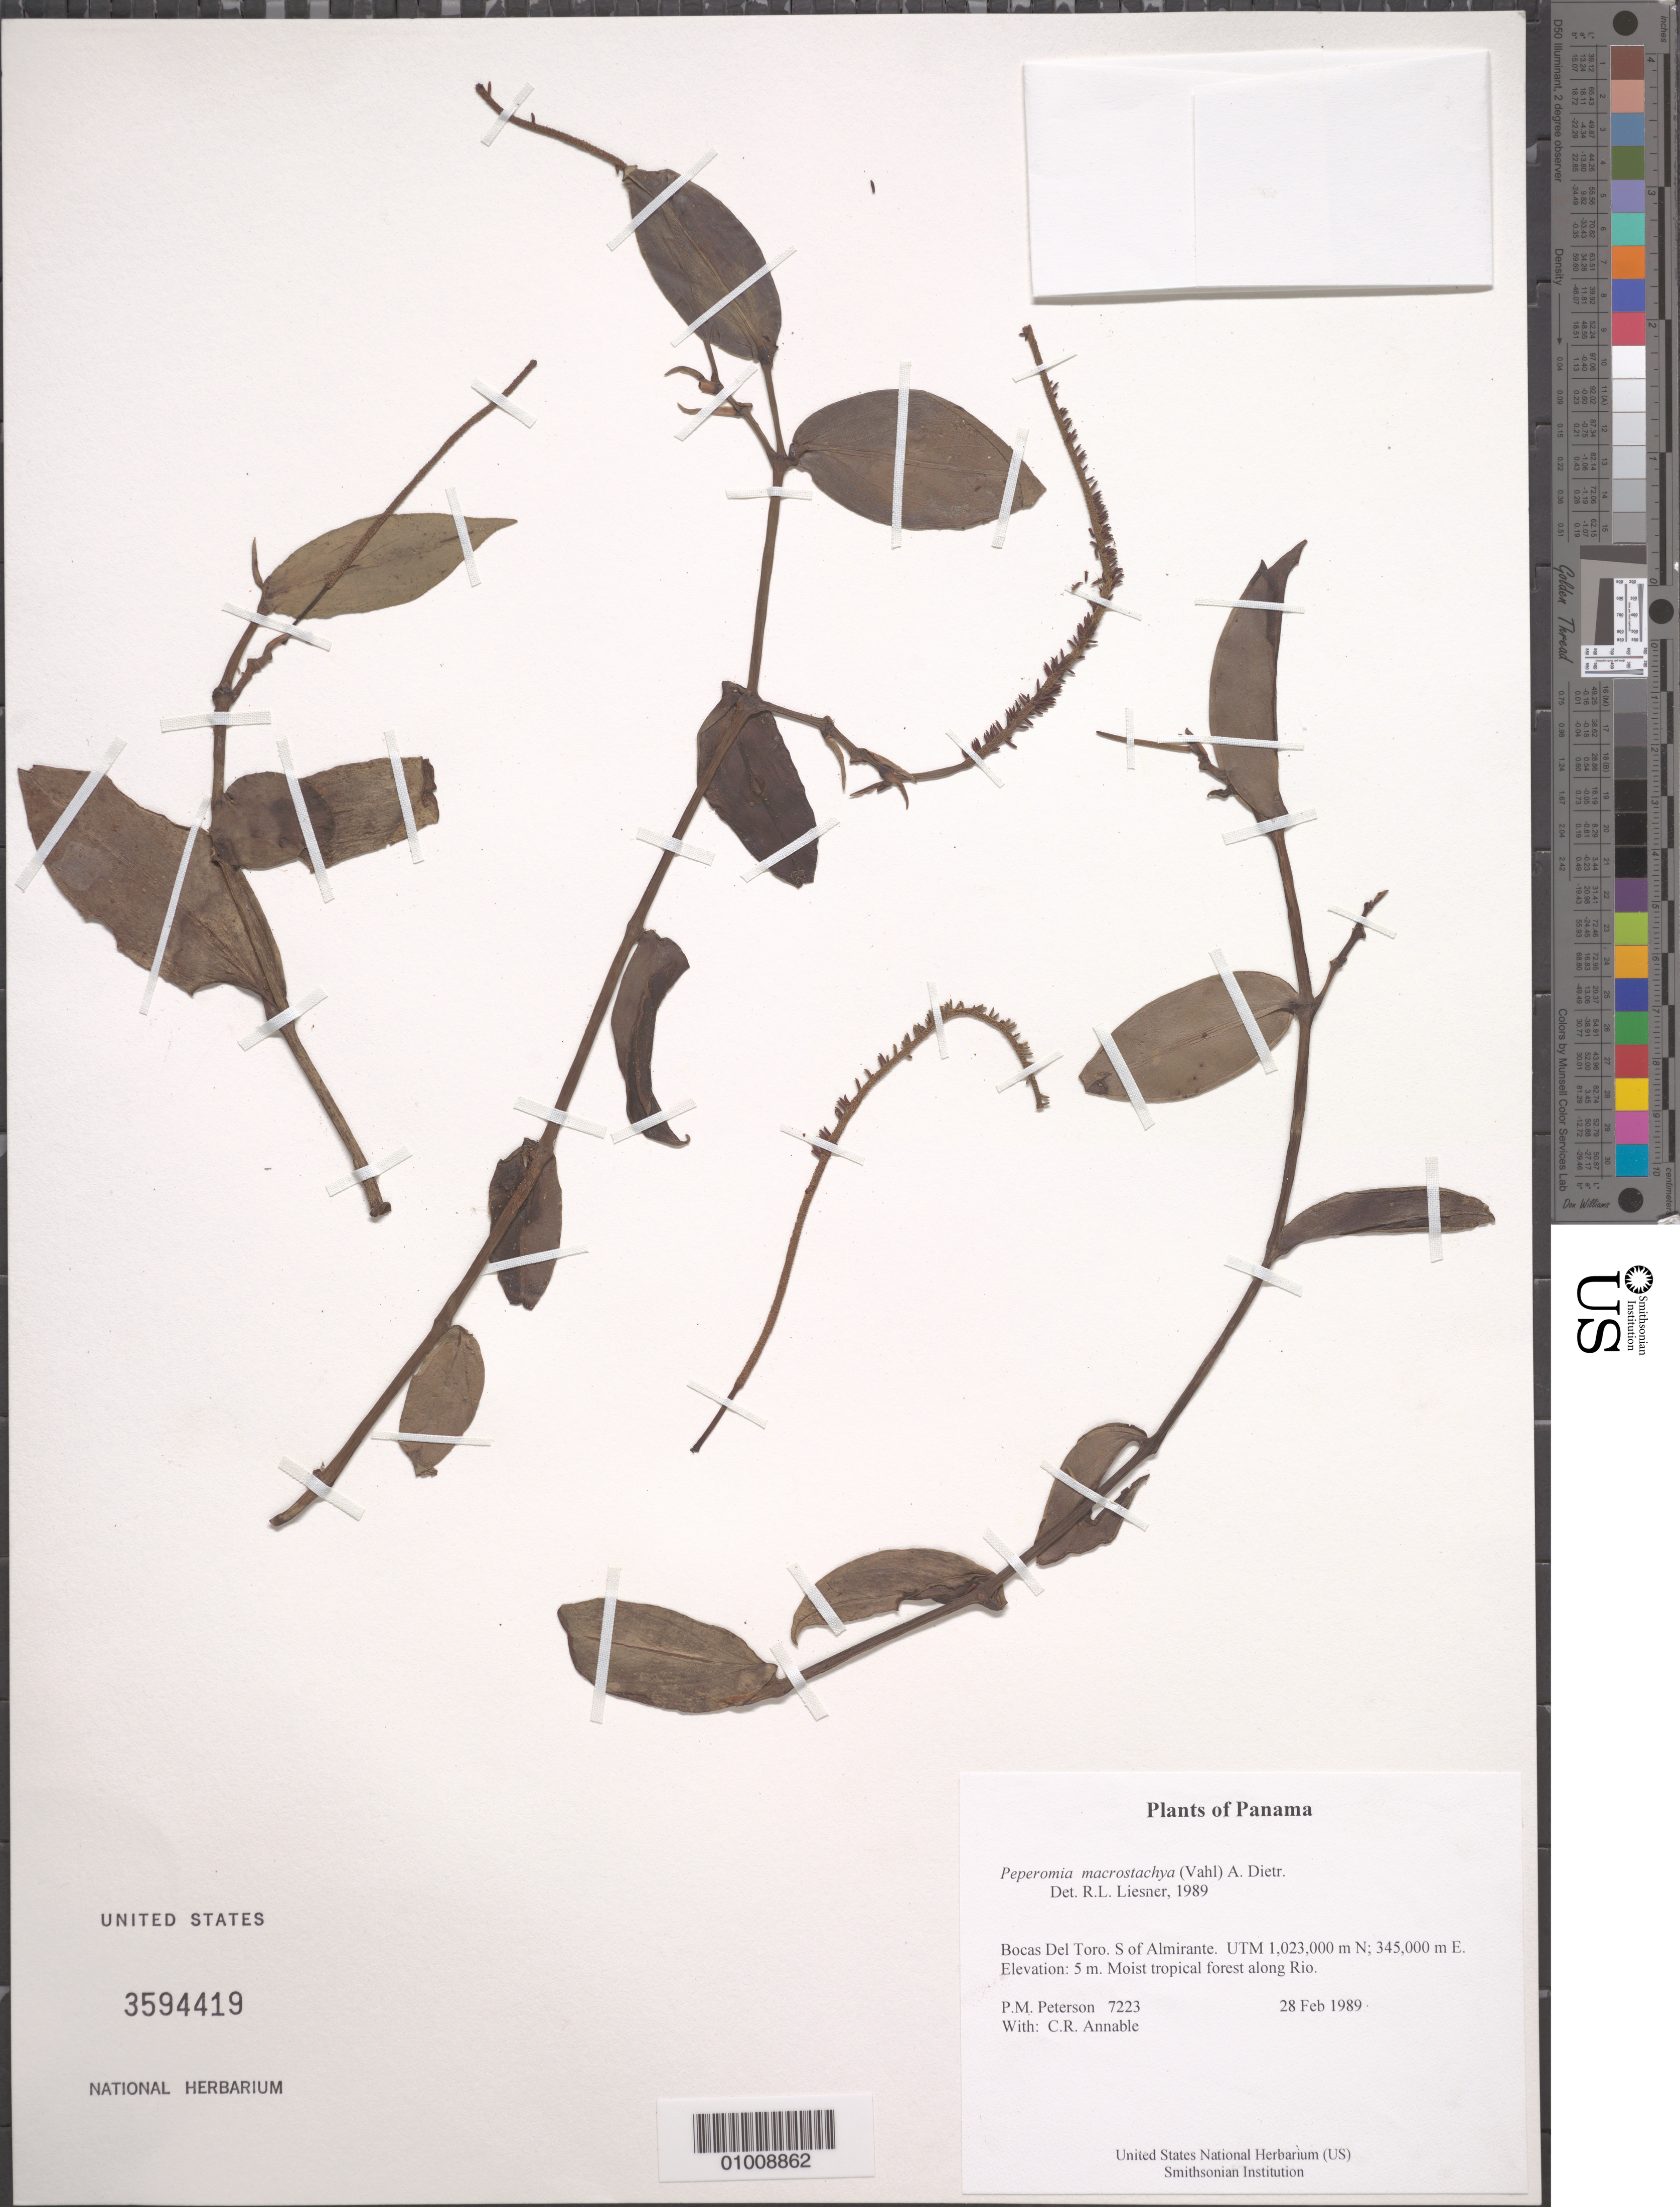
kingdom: Plantae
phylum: Tracheophyta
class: Magnoliopsida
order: Piperales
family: Piperaceae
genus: Peperomia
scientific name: Peperomia portobellensis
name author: Beurl.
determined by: Jiménez, José Estaban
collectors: P. M. Peterson & C. R. Annable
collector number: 07223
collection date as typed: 28 Feb 1989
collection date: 1989-02-28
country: Panama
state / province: Bocas del Toro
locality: S of Almirante. UTM 1,023,000 m N; 345,000 m E.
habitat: Moist tropical forest along Rio.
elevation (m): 5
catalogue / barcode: US 3594419